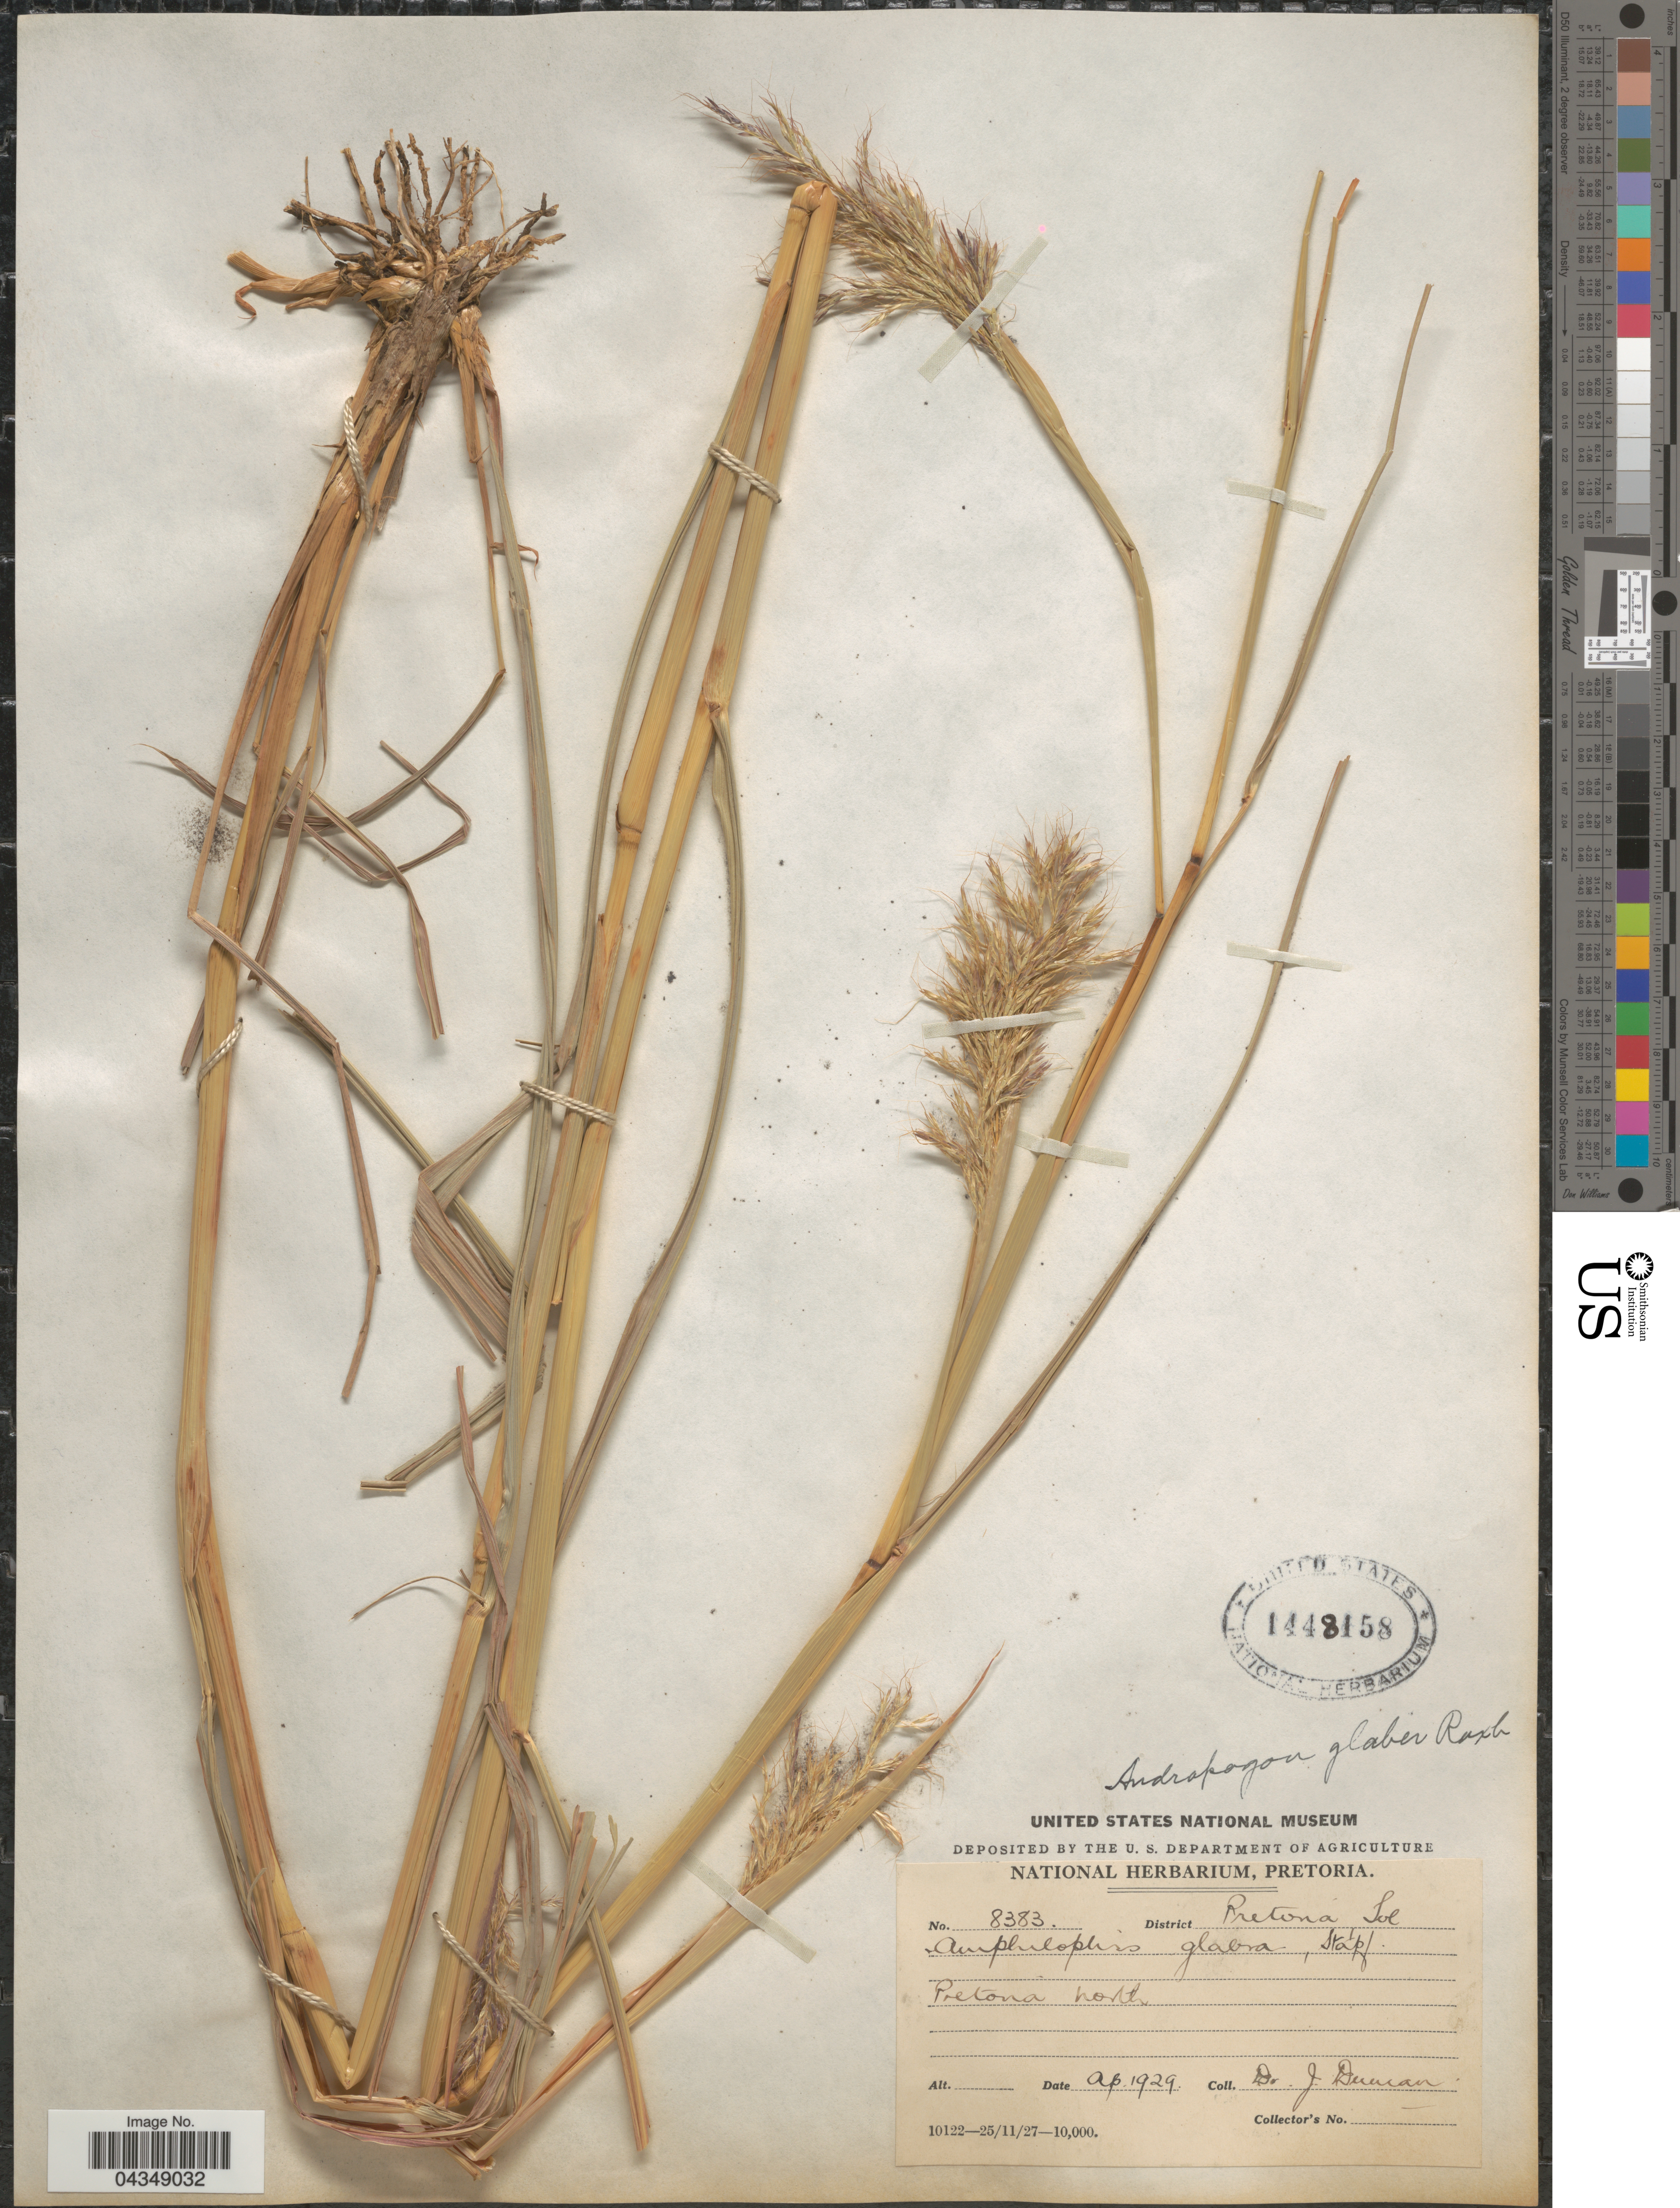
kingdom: Plantae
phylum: Tracheophyta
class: Liliopsida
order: Poales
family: Poaceae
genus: Bothriochloa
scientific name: Bothriochloa bladhii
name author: (Retz.) S.T. Blake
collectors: J. Duncan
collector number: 8383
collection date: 1929-04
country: South Africa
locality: District Pretoria, Tvl. Pretoria north.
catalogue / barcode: US 1448158